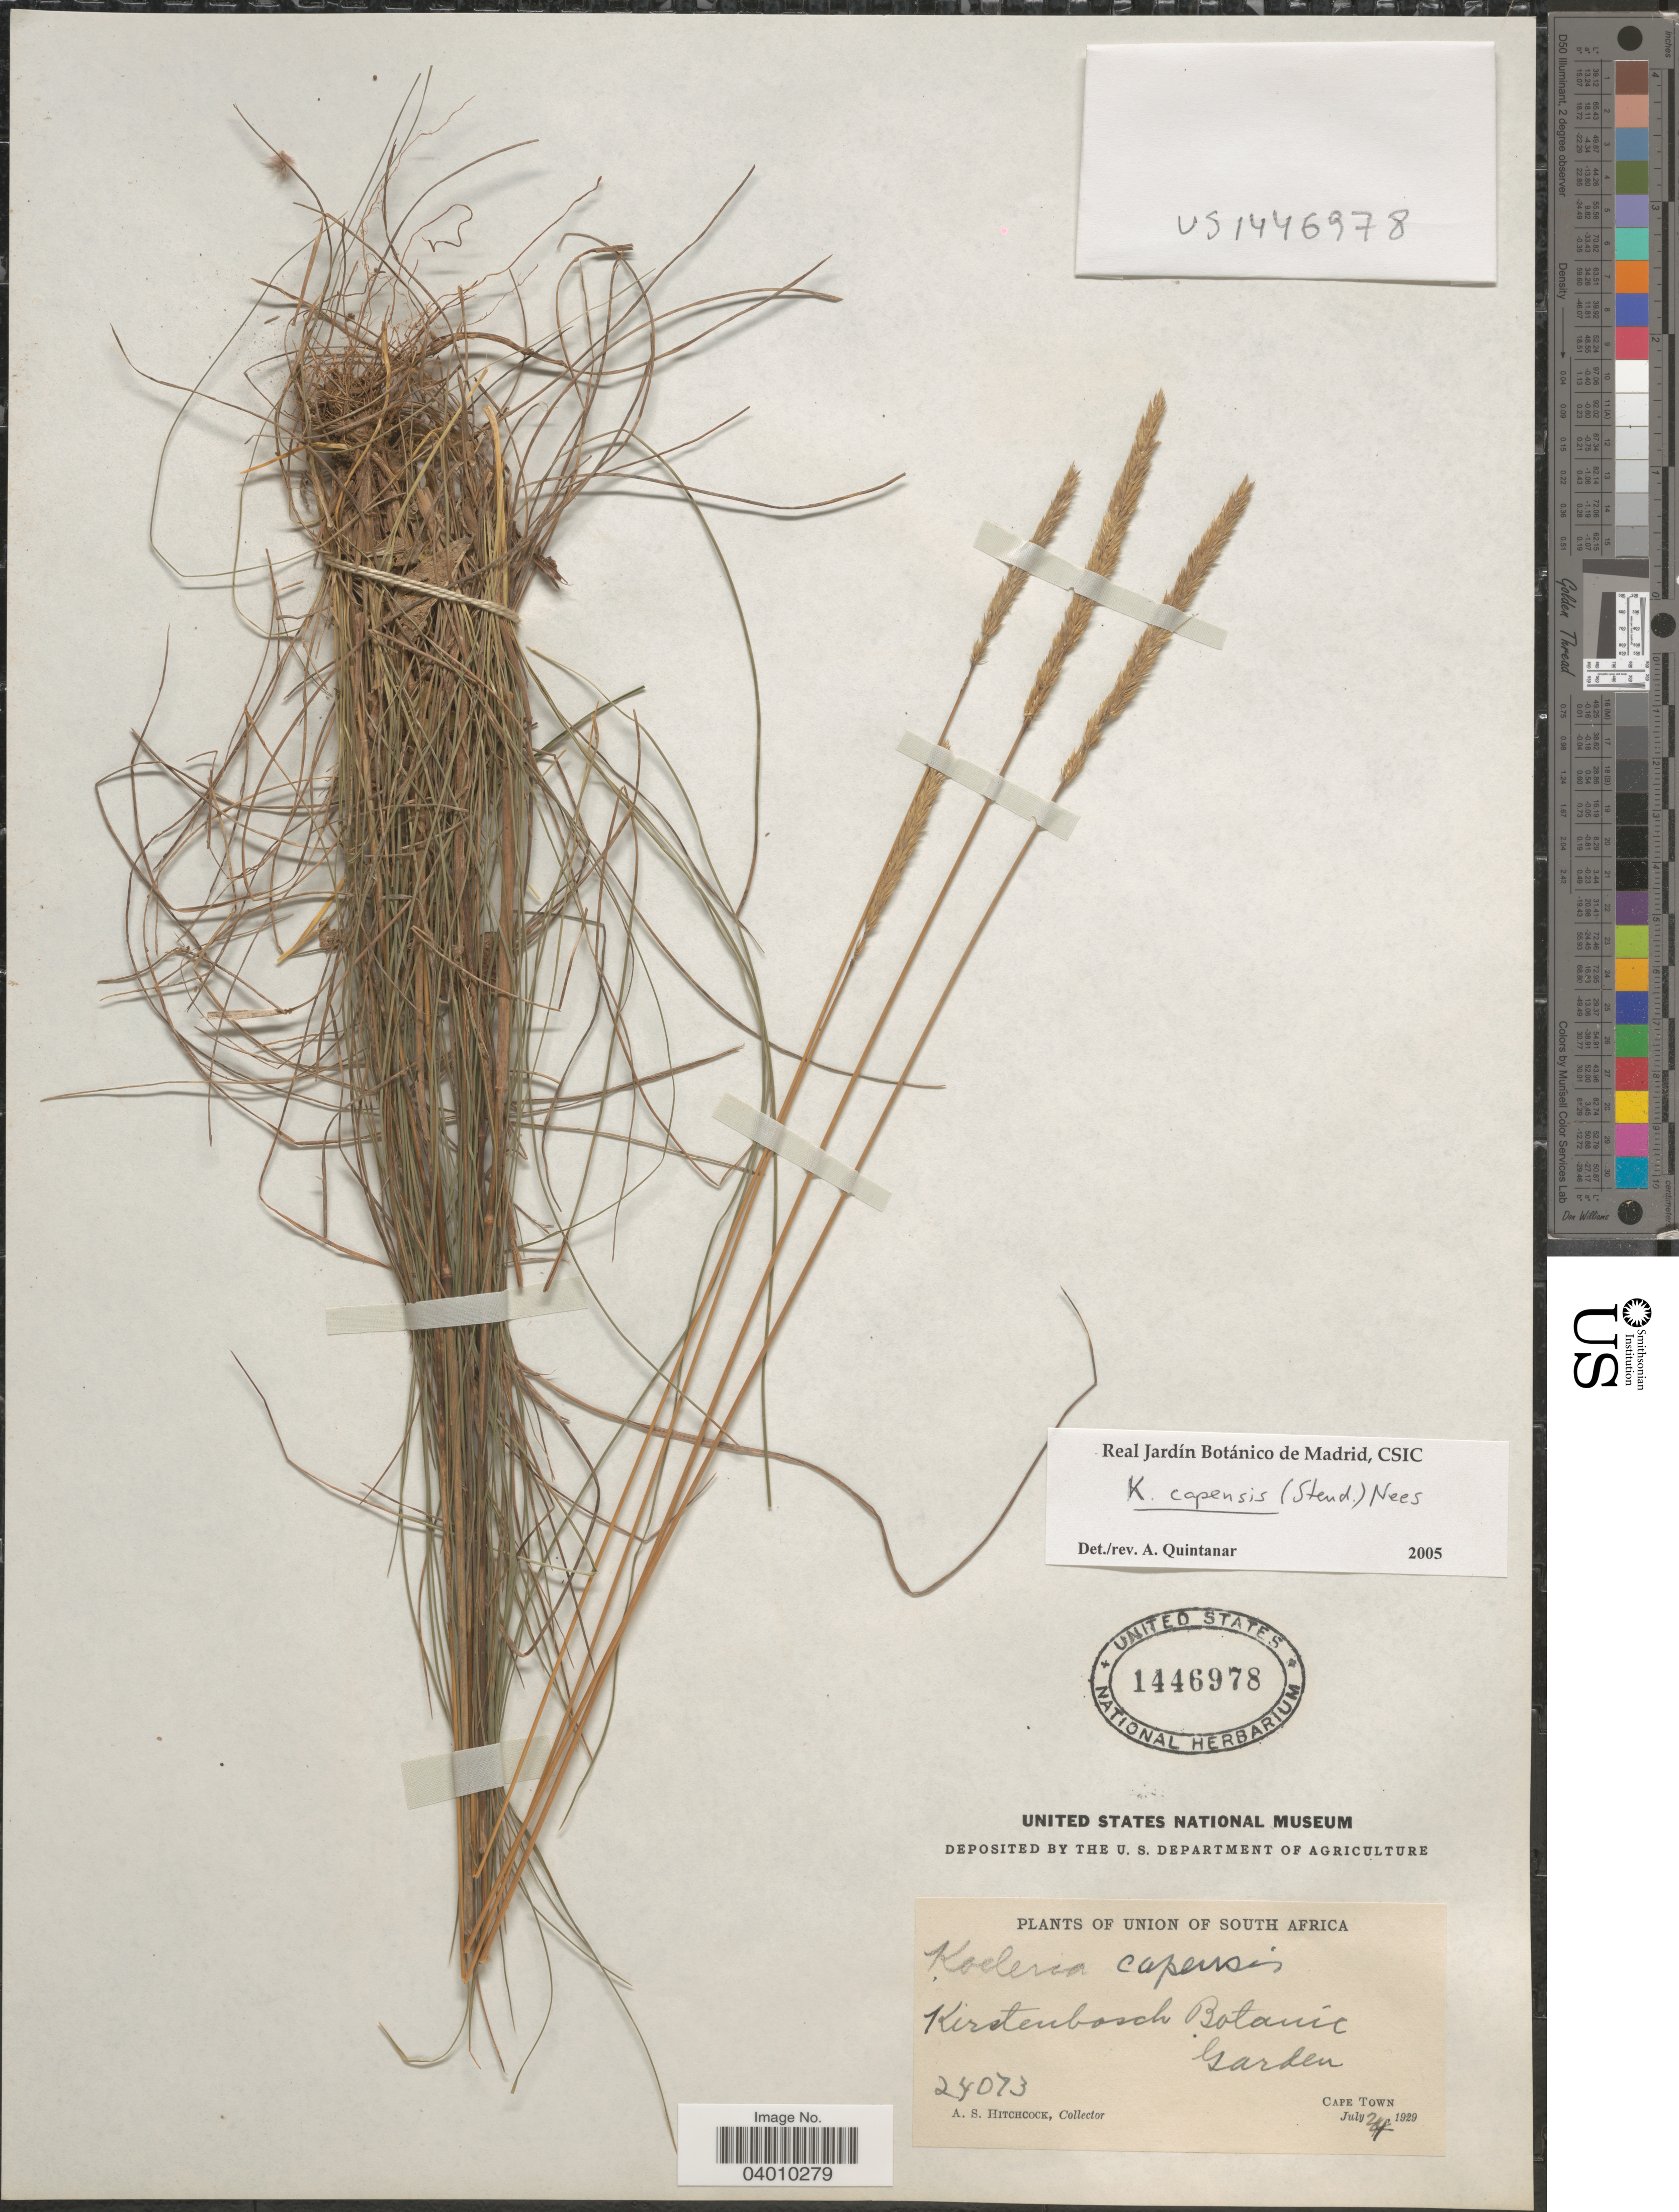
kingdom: Plantae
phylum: Tracheophyta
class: Liliopsida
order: Poales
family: Poaceae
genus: Koeleria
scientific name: Koeleria capensis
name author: (Steud.) Nees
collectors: A. S. Hitchcock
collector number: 24073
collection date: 1929-07-24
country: South Africa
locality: Union of South Africa. Kirstenbosch Botanic Garden. Cape Town.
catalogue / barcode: US 1446978